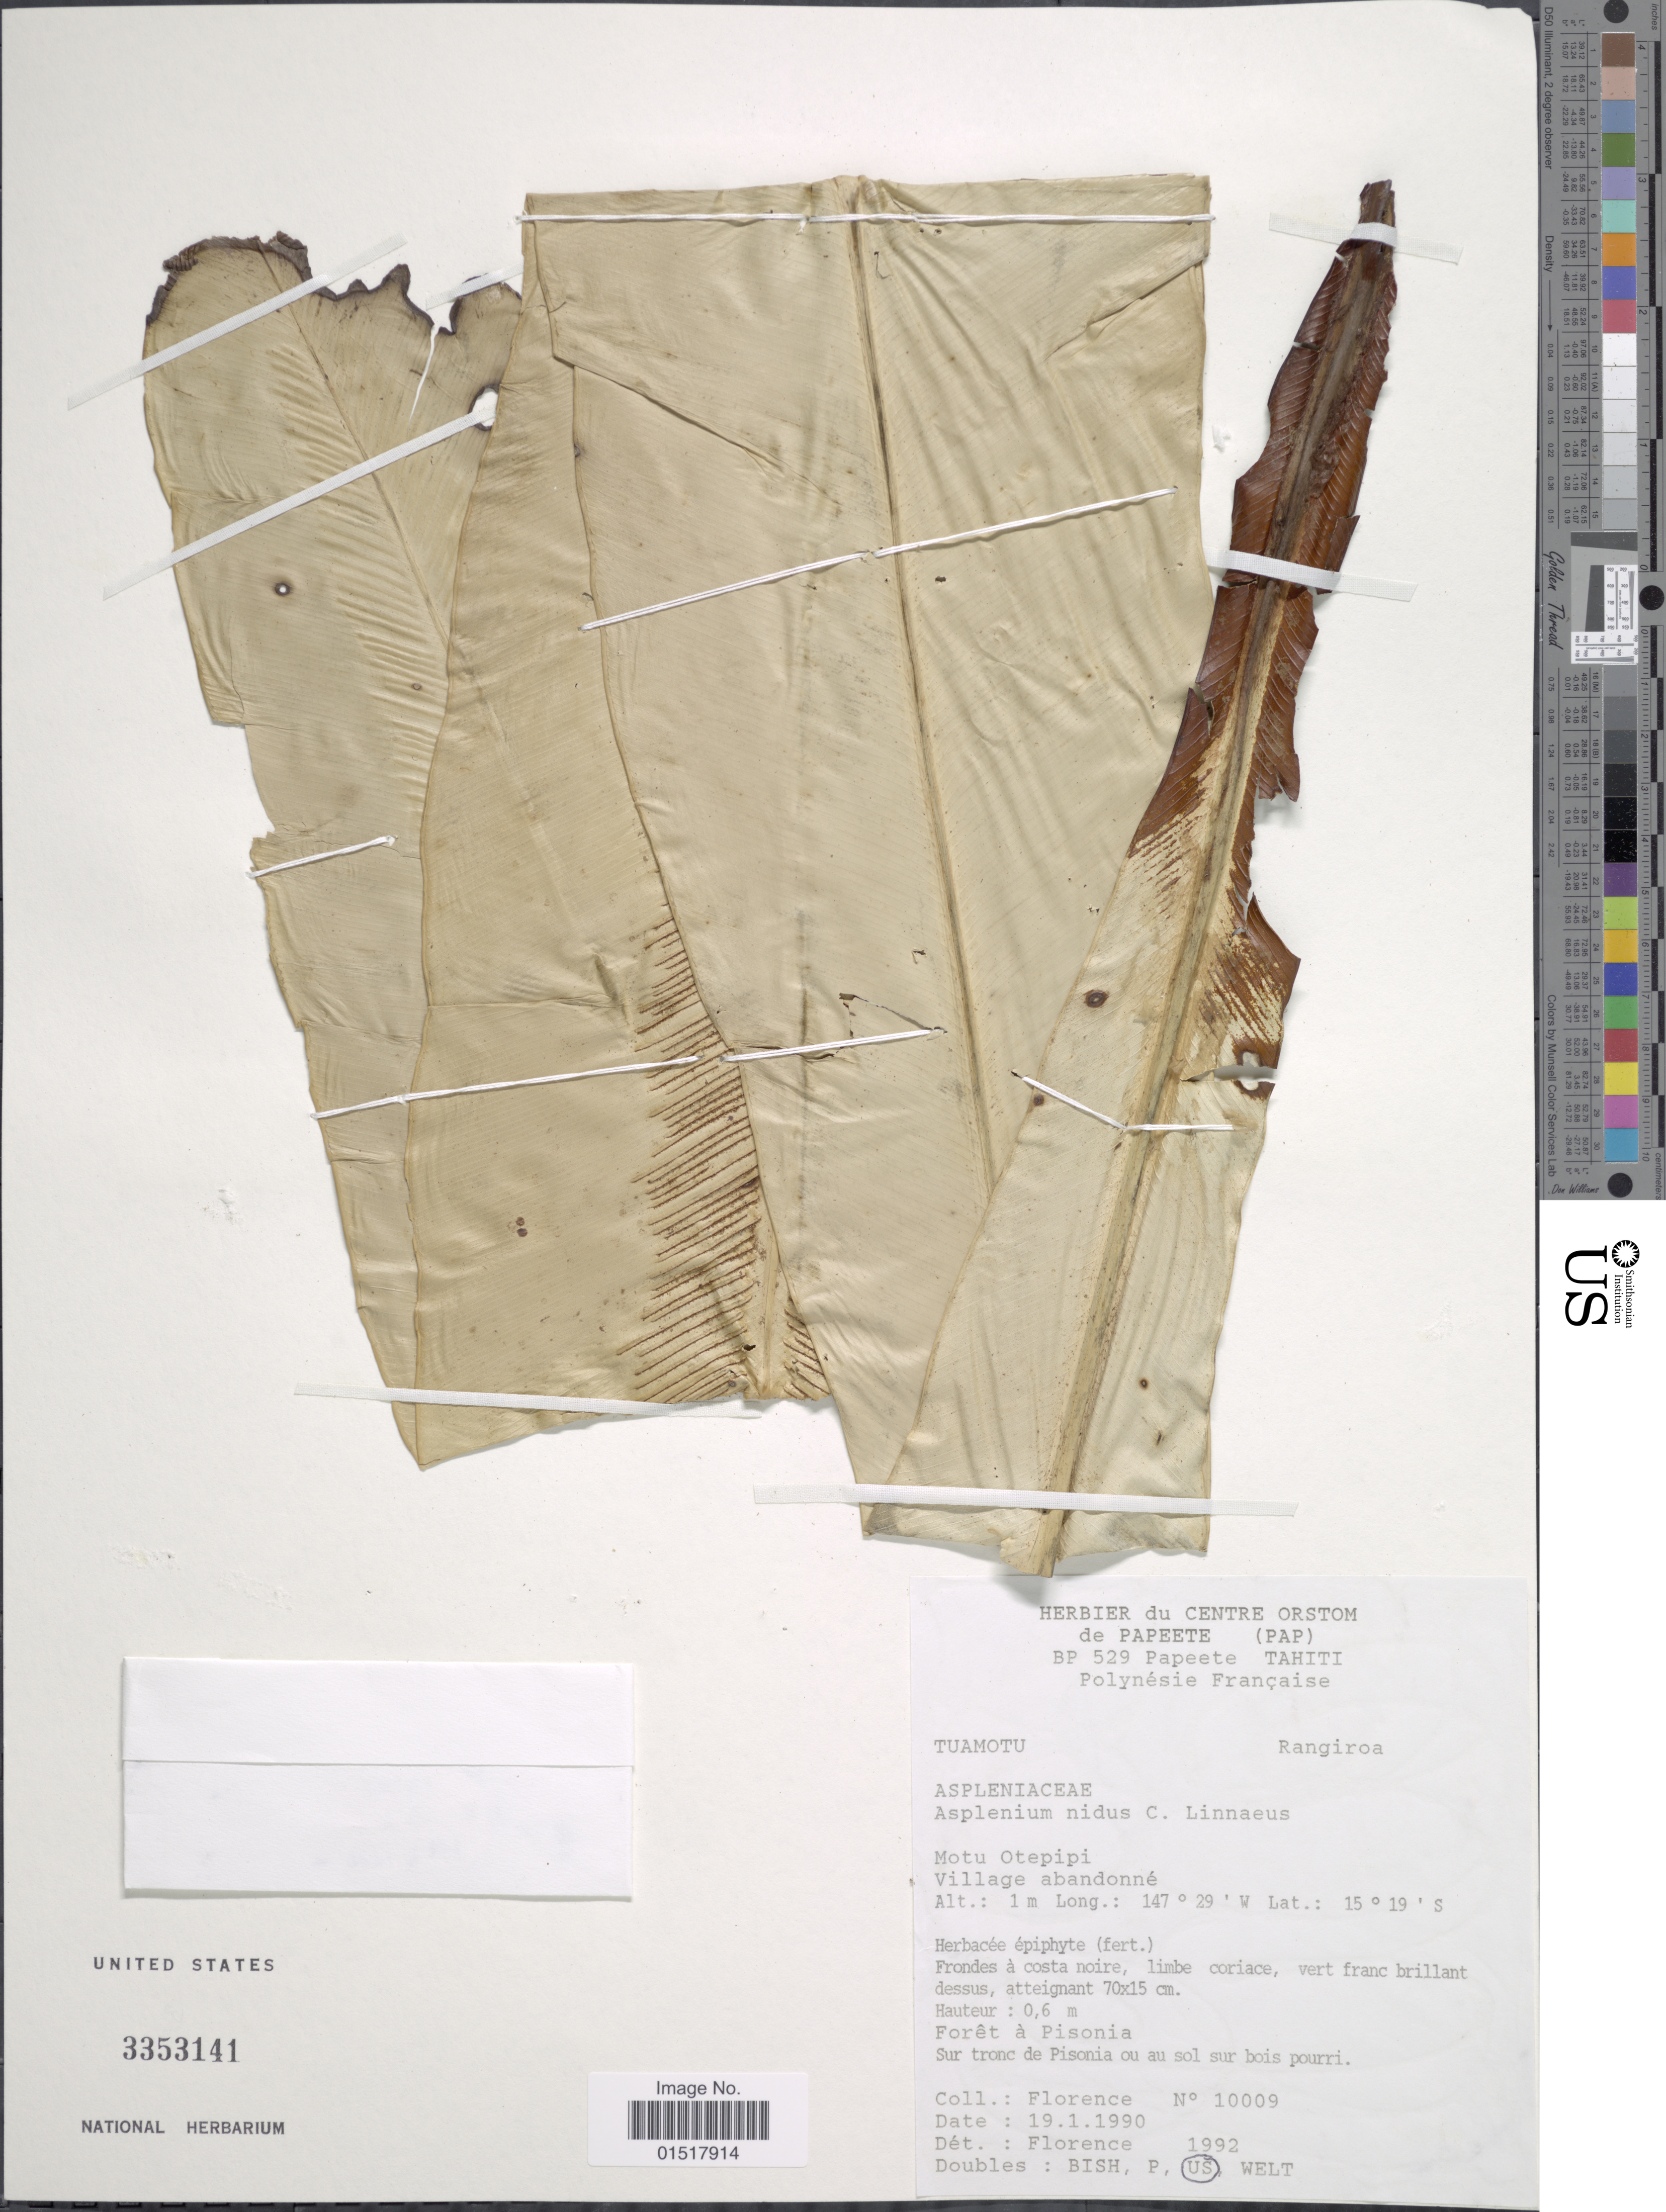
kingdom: Plantae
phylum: Tracheophyta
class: Polypodiopsida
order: Polypodiales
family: Aspleniaceae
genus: Asplenium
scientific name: Asplenium nidus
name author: L.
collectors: -. Florence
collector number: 10009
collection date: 1990-01-19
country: French Polynesia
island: Rangiroa [Deans] Atoll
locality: Tuamotu. Rangiroa. Motu Otepipi. Village abandonné.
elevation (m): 1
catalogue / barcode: US 3353141